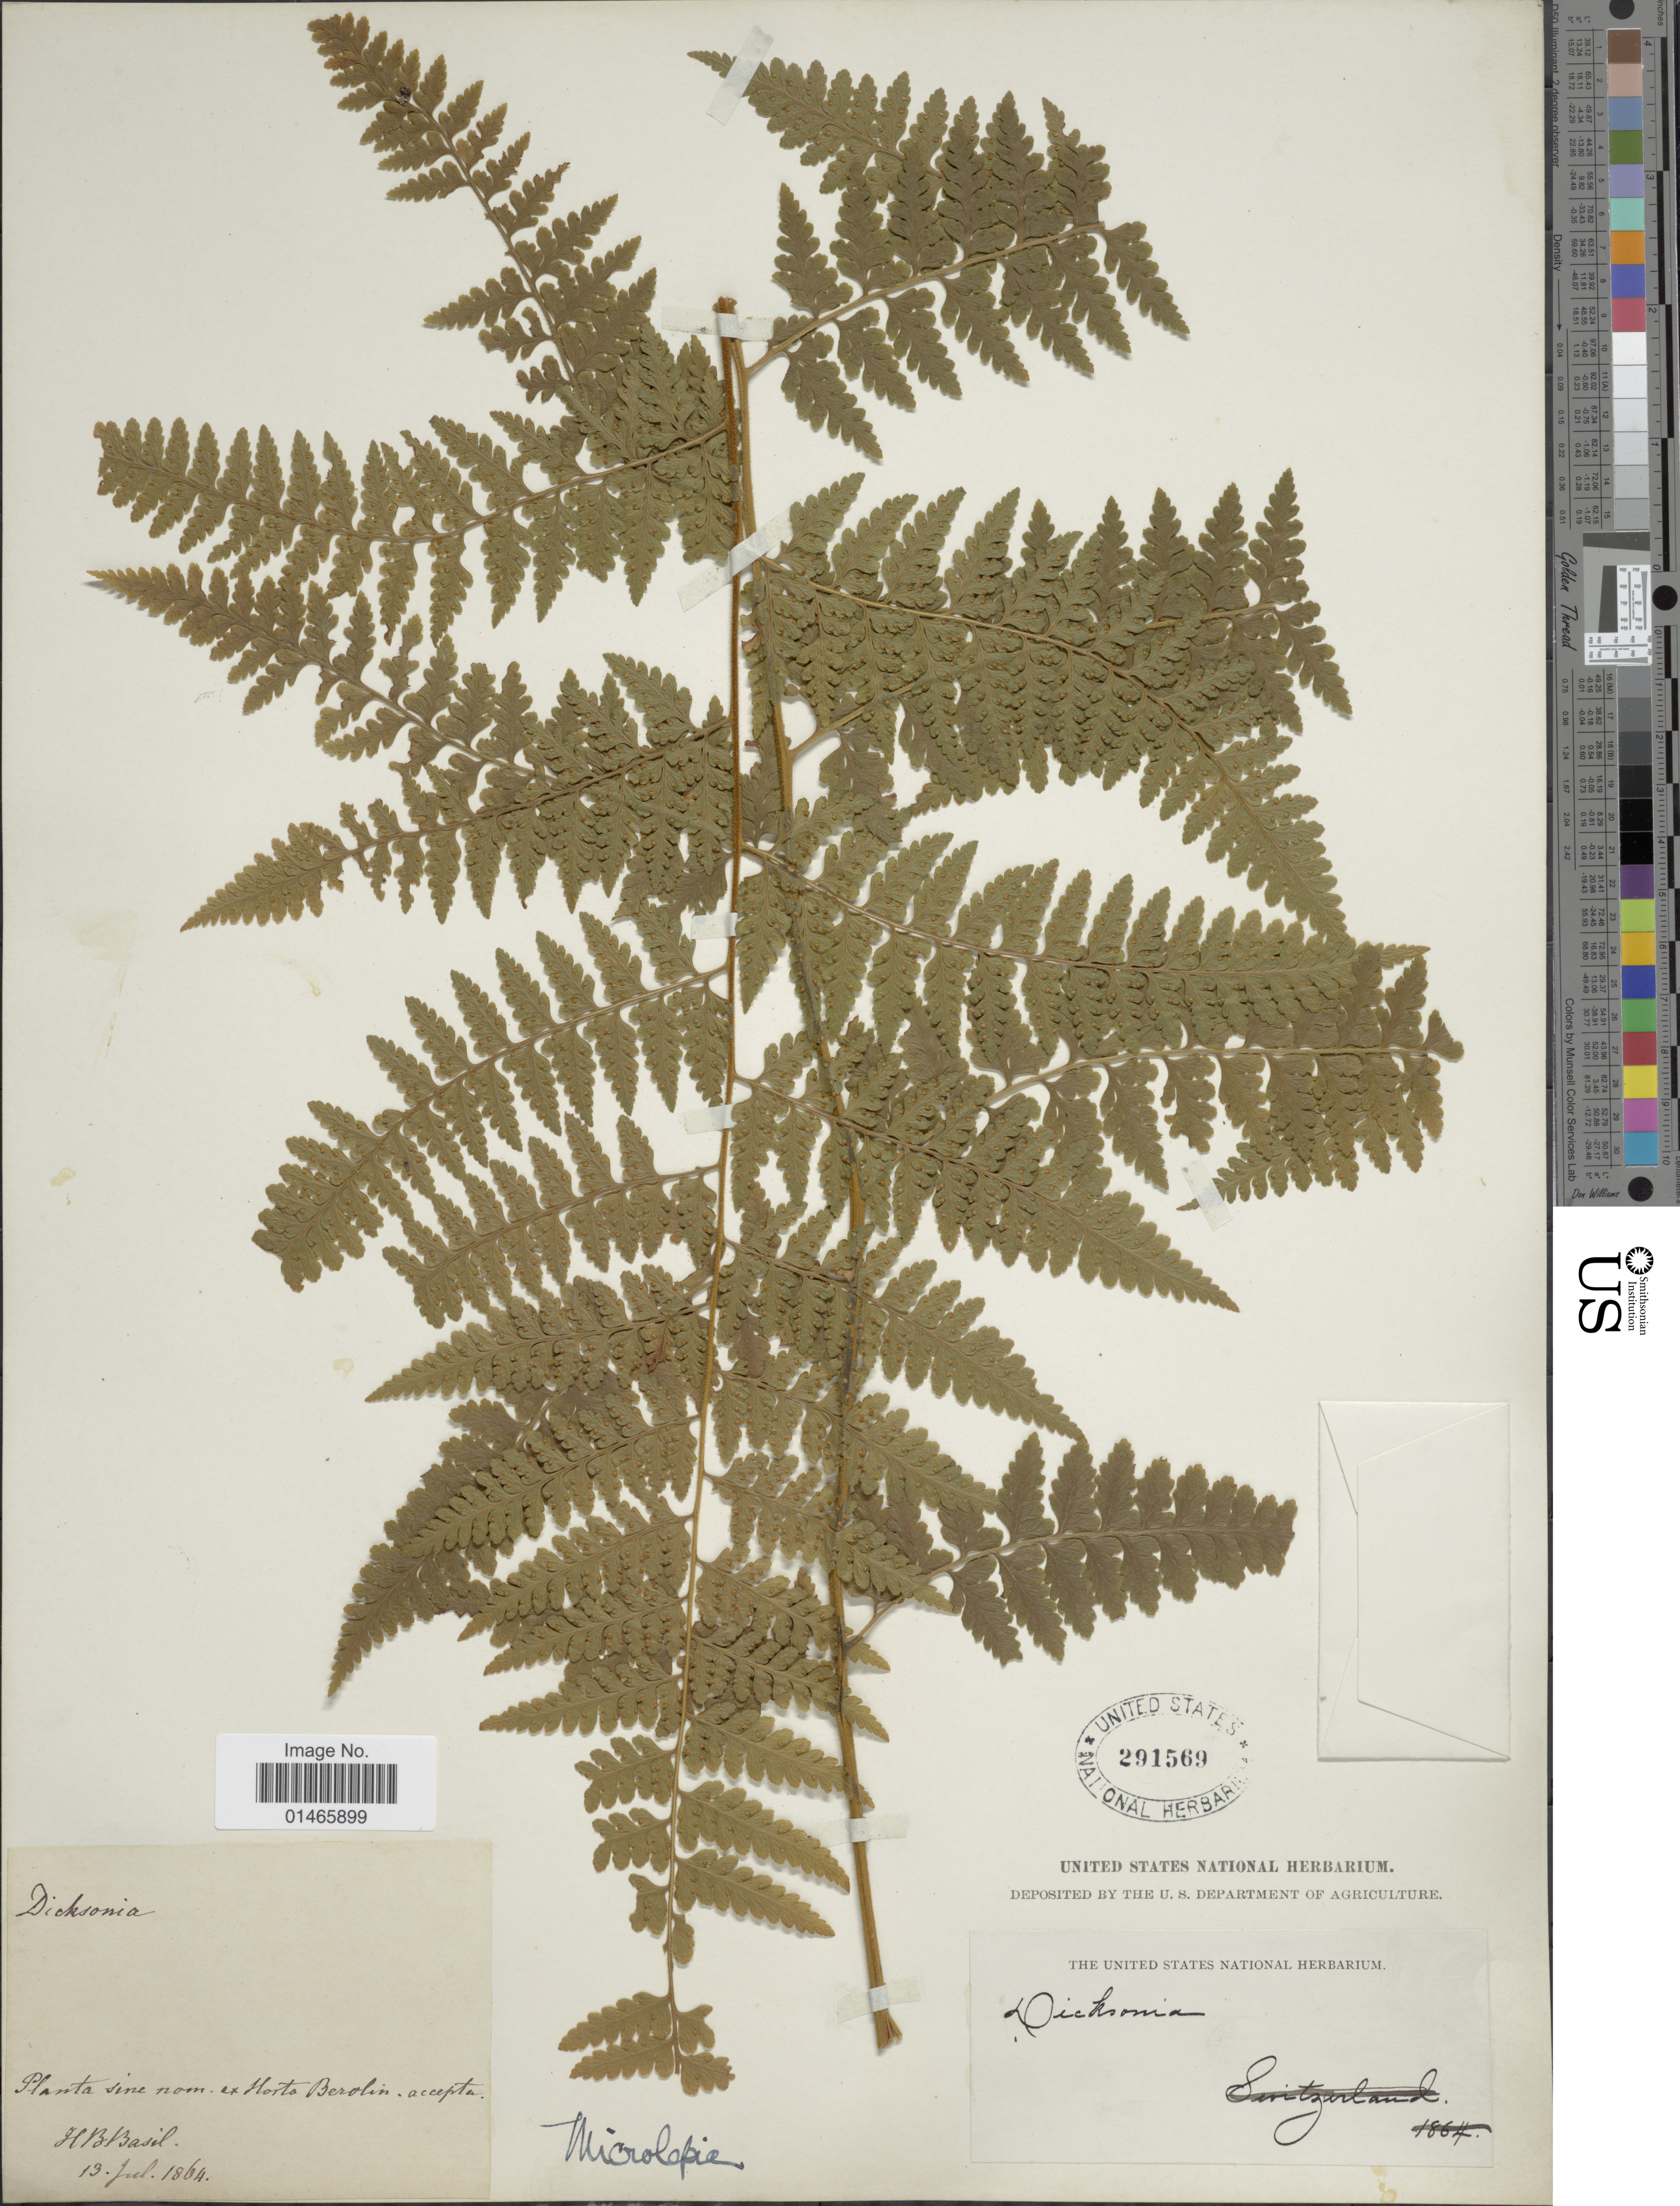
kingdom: Plantae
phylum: Tracheophyta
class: Polypodiopsida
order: Polypodiales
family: Dennstaedtiaceae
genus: Microlepia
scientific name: Microlepia sp.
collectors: H. Basil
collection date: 1864-07-13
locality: Planta sine nom. Ex Horto Berolin accepta [interpreted]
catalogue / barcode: US 291569